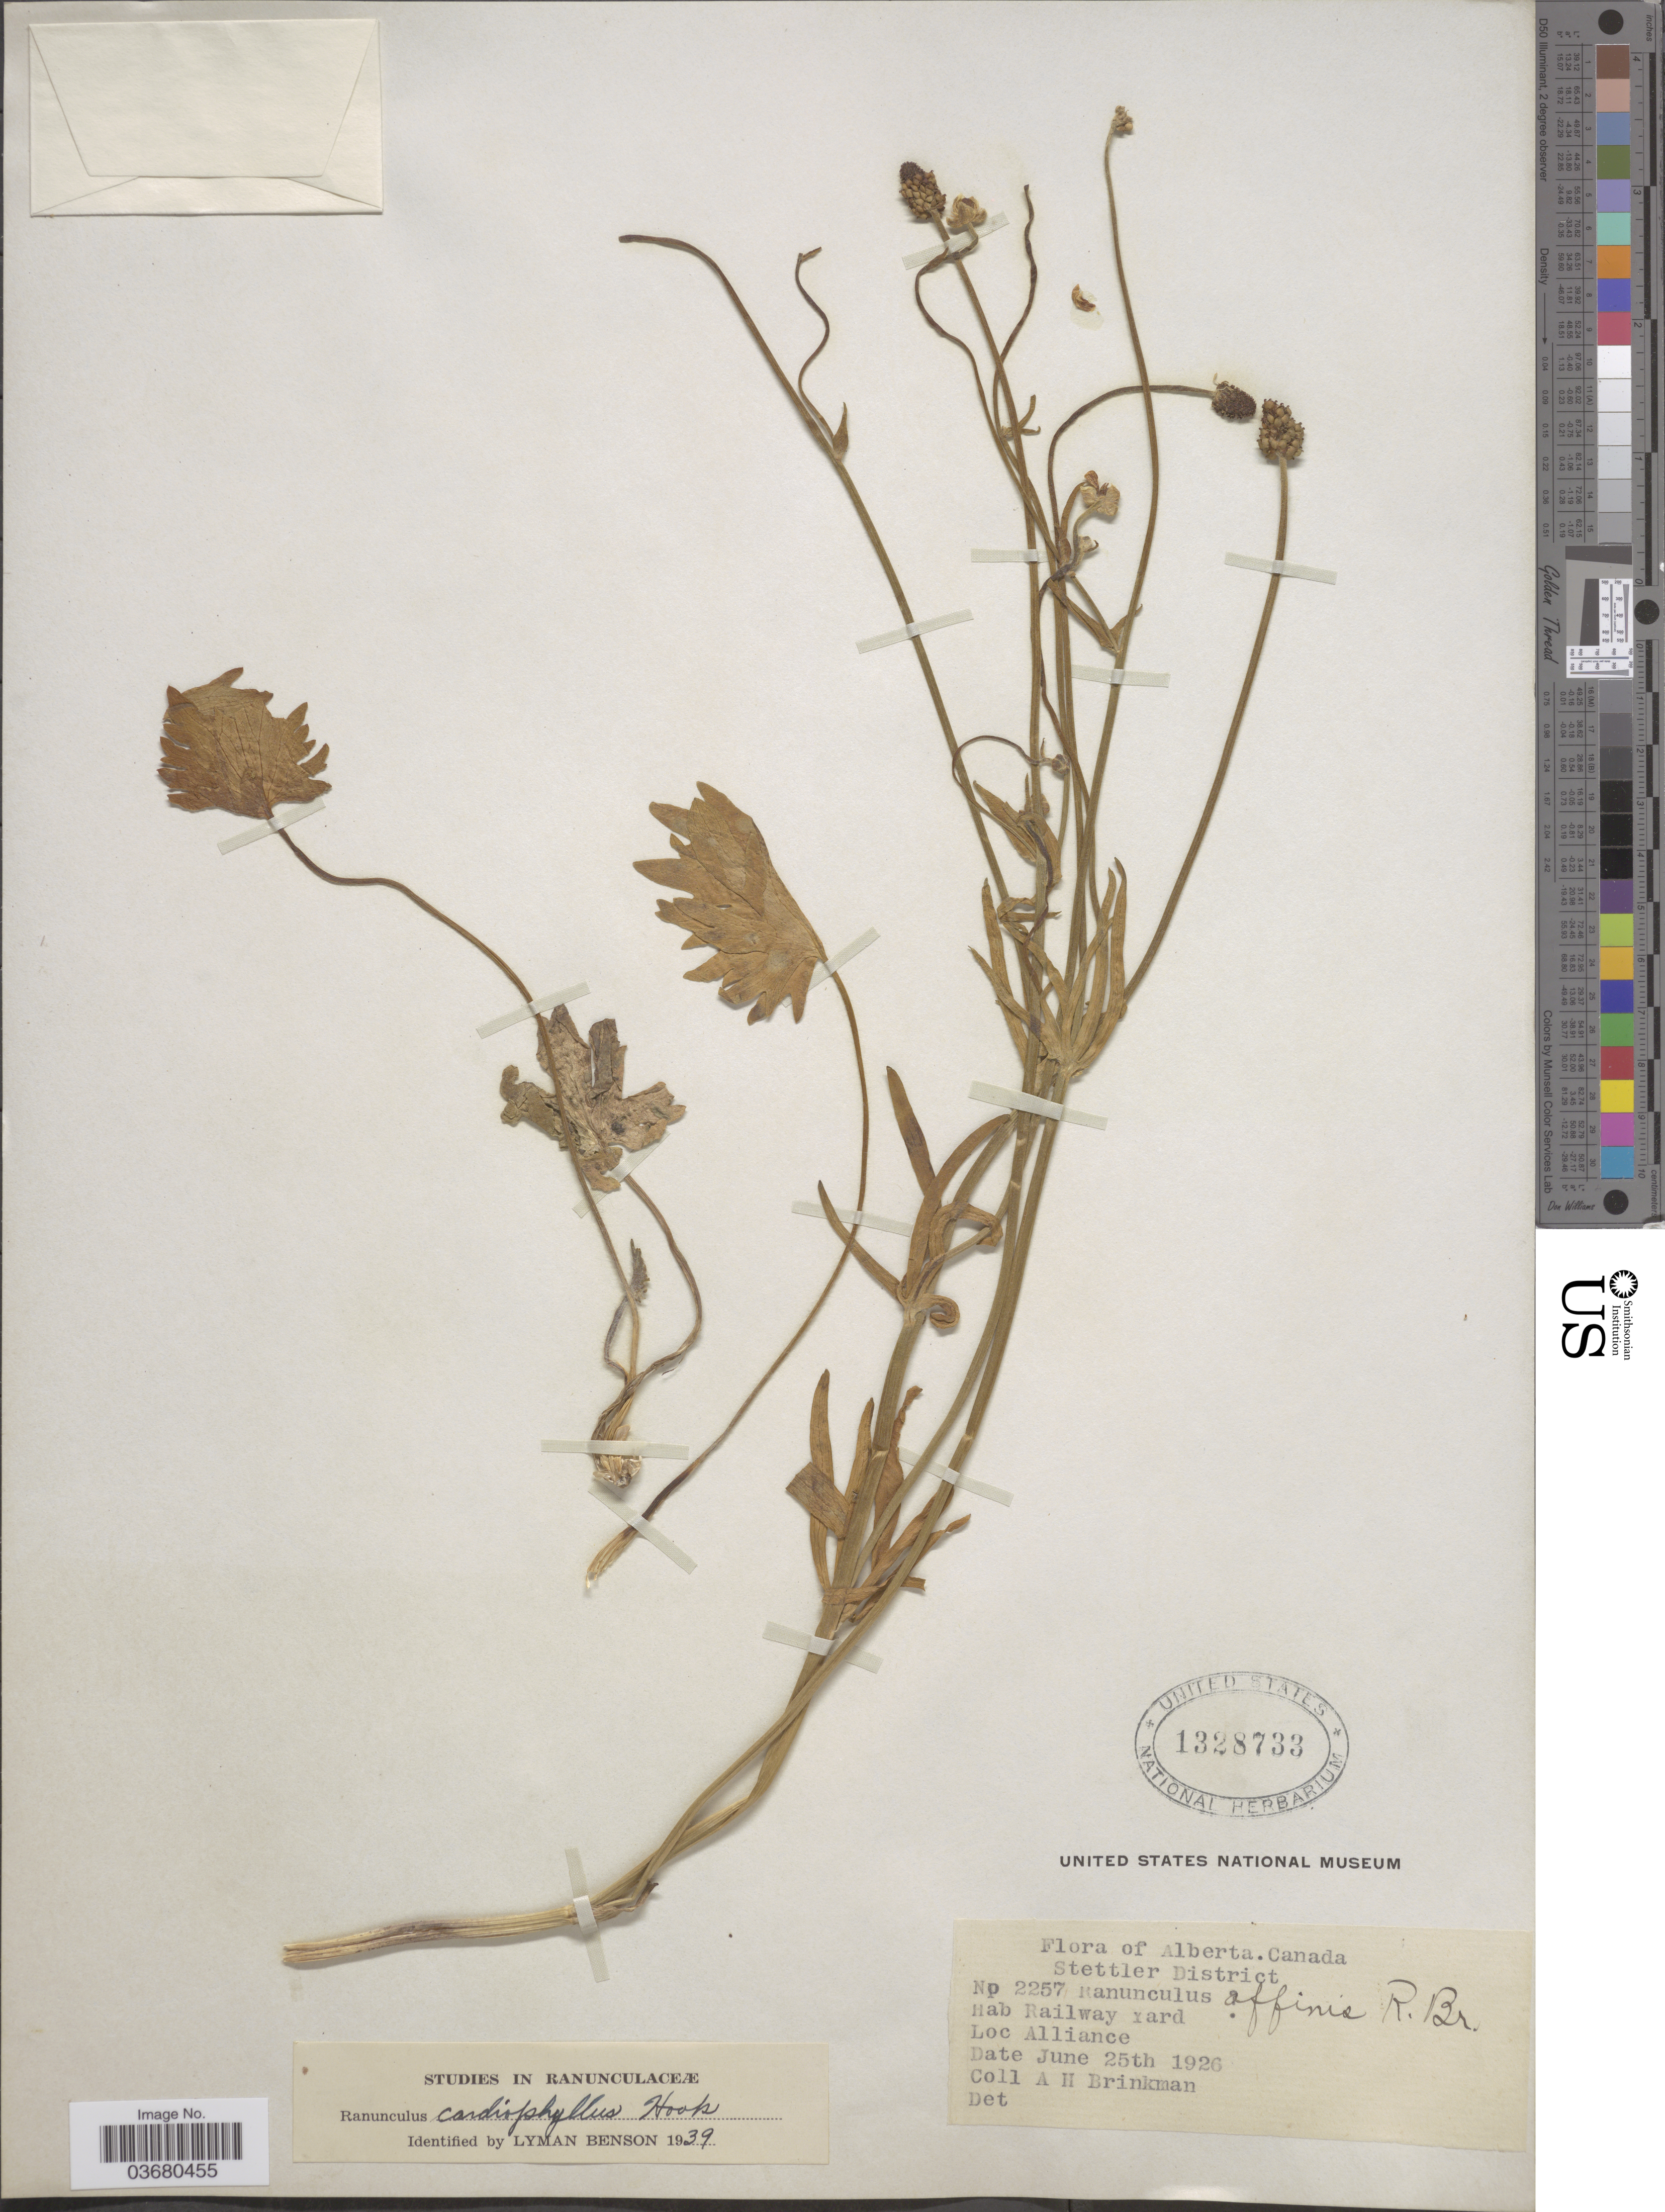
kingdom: Plantae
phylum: Tracheophyta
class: Magnoliopsida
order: Ranunculales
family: Ranunculaceae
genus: Ranunculus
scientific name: Ranunculus cardiophyllus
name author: Hook.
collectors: A. Brinkman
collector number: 2257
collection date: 1926-06-25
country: Canada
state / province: Alberta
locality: Stettler District. Railway Yard. Alliance.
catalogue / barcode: US 1328733